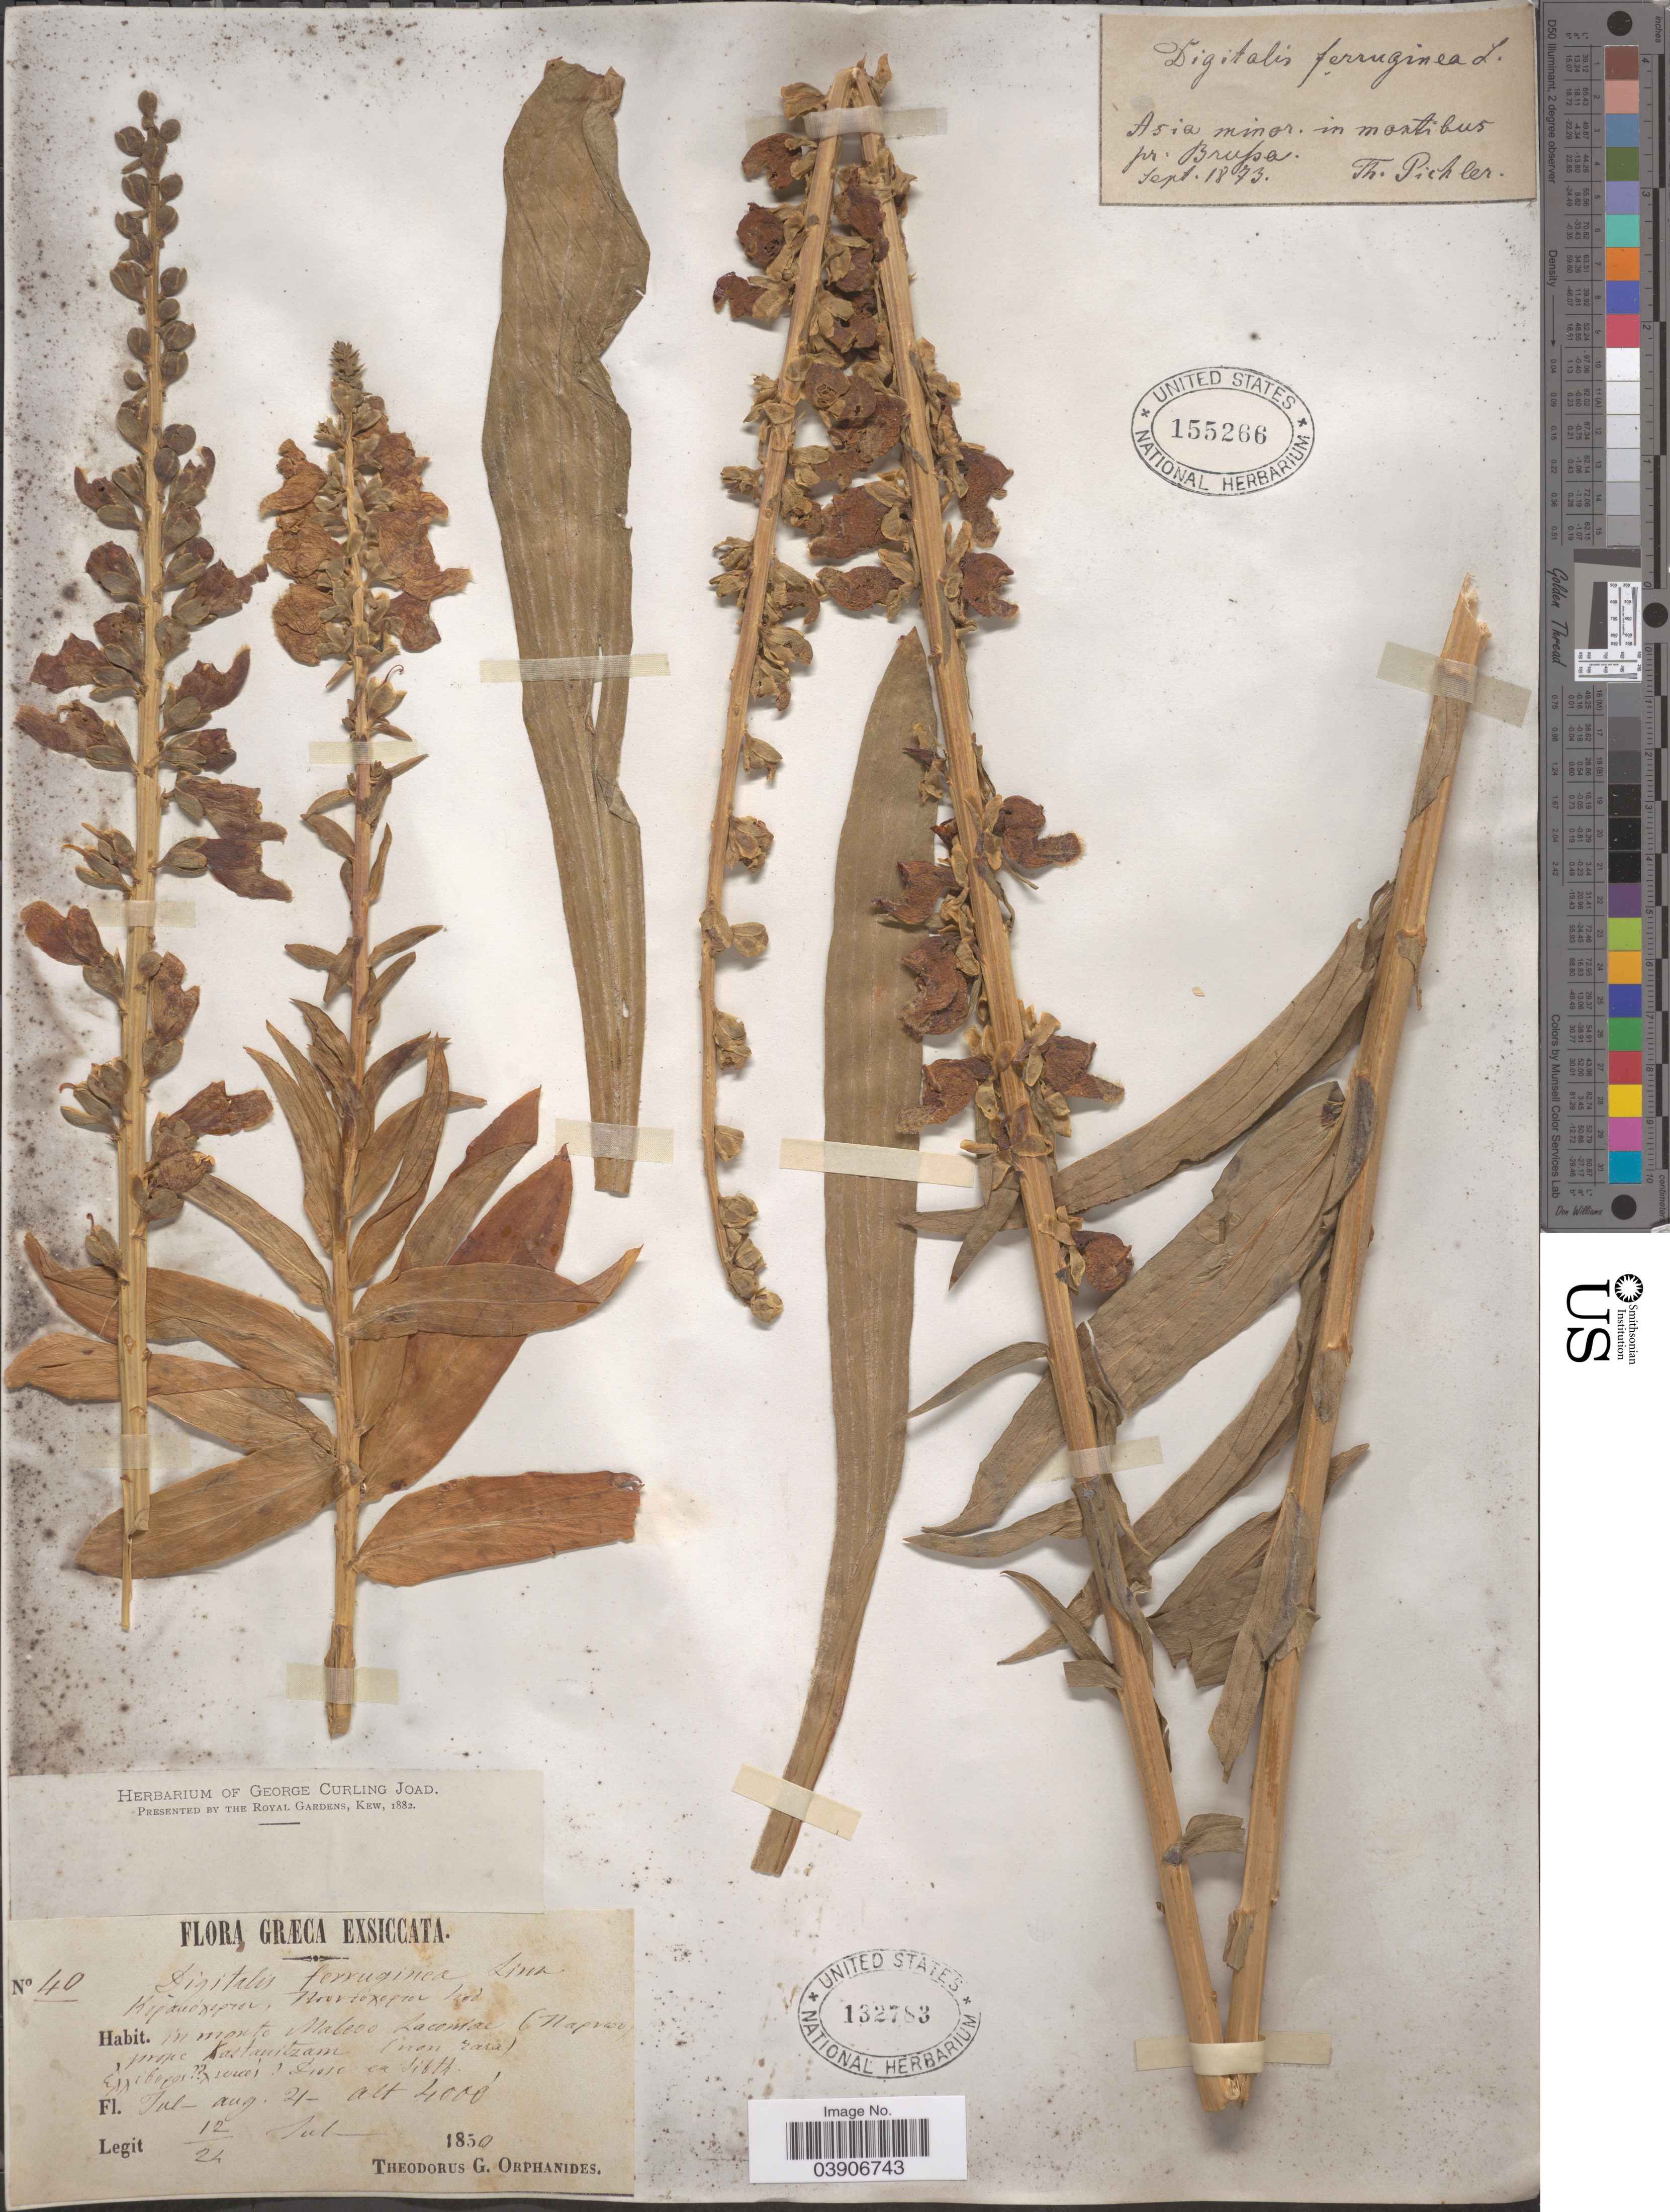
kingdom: Plantae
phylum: Tracheophyta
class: Magnoliopsida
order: Lamiales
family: Plantaginaceae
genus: Digitalis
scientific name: Digitalis ferruginea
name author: L.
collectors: T. G. Orphanides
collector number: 40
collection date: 1850-07-12/1850-07-24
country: Greece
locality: Græca. In monte Malevo Laconiae (Parnon), prope Kastanitzam.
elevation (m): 1219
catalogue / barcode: US 132783-2